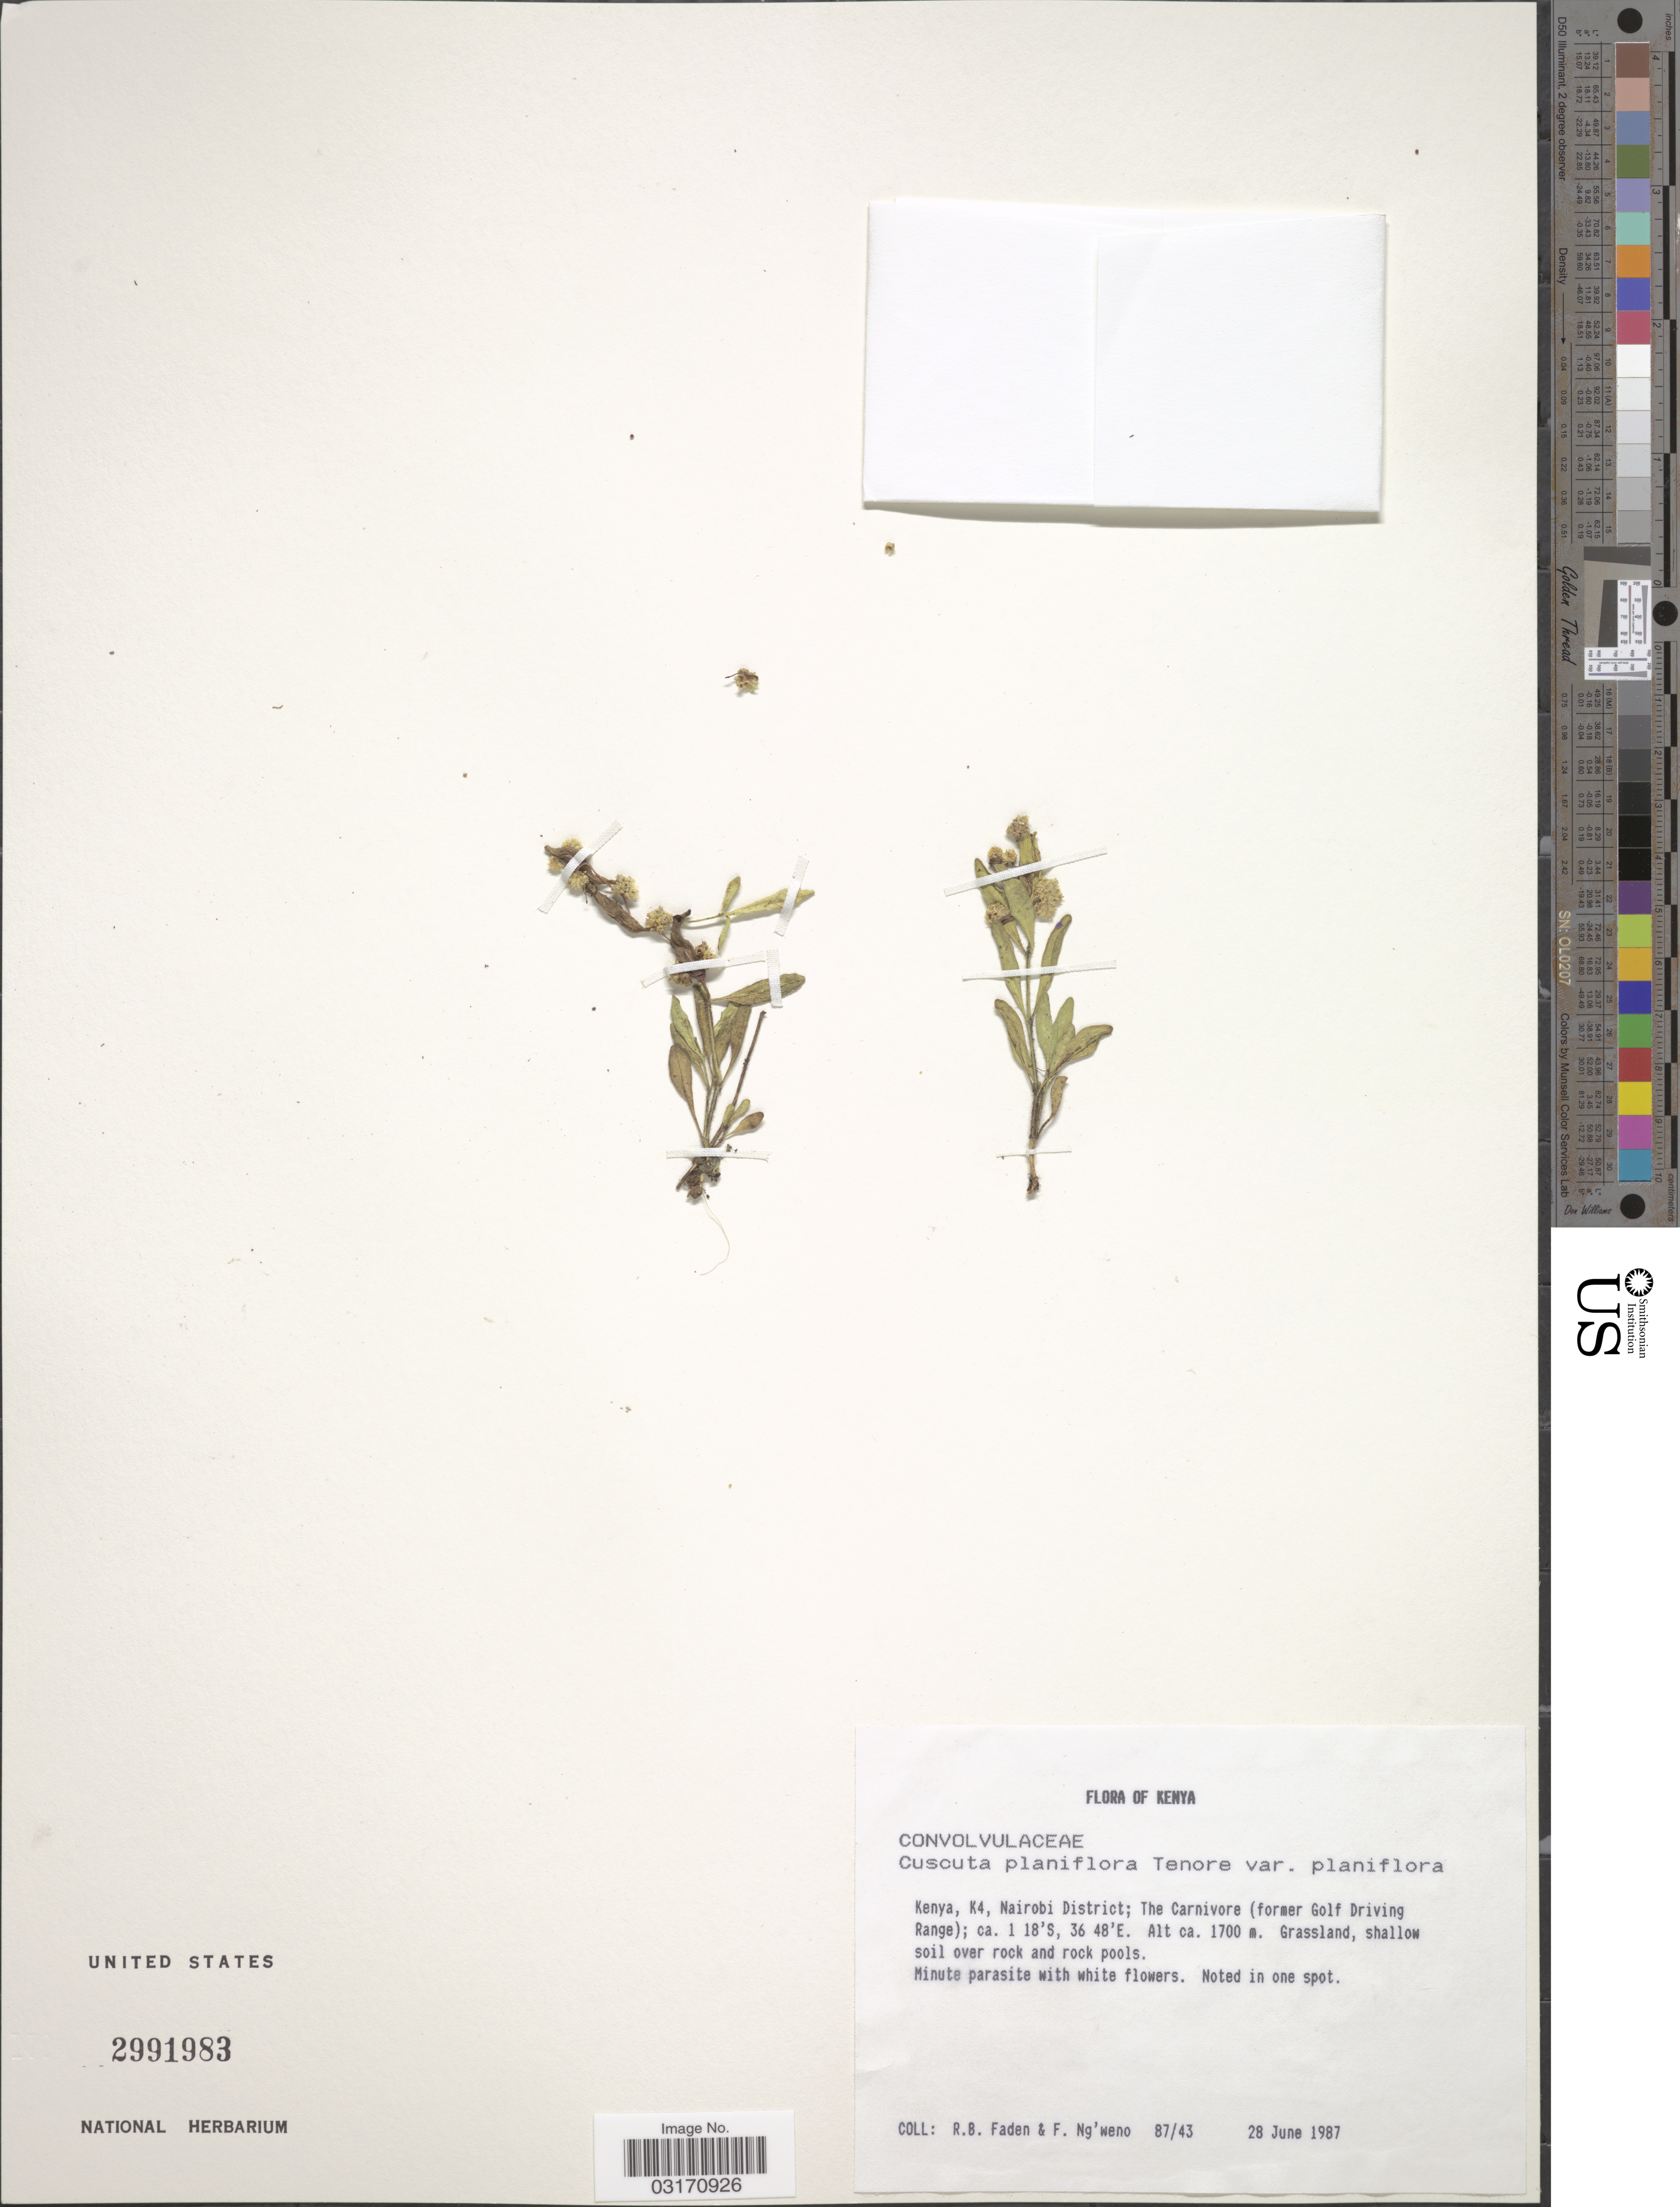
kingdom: Plantae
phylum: Tracheophyta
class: Magnoliopsida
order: Solanales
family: Convolvulaceae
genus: Cuscuta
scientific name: Cuscuta planiflora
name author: Ten.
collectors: R. B. Faden & F. Ng'weno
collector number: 87/43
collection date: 1987-06-28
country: Kenya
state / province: Nairobi Area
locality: K4, Nairobi District; The Carnivore (former Golf Driving Range).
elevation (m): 1700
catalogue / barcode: US 2991983